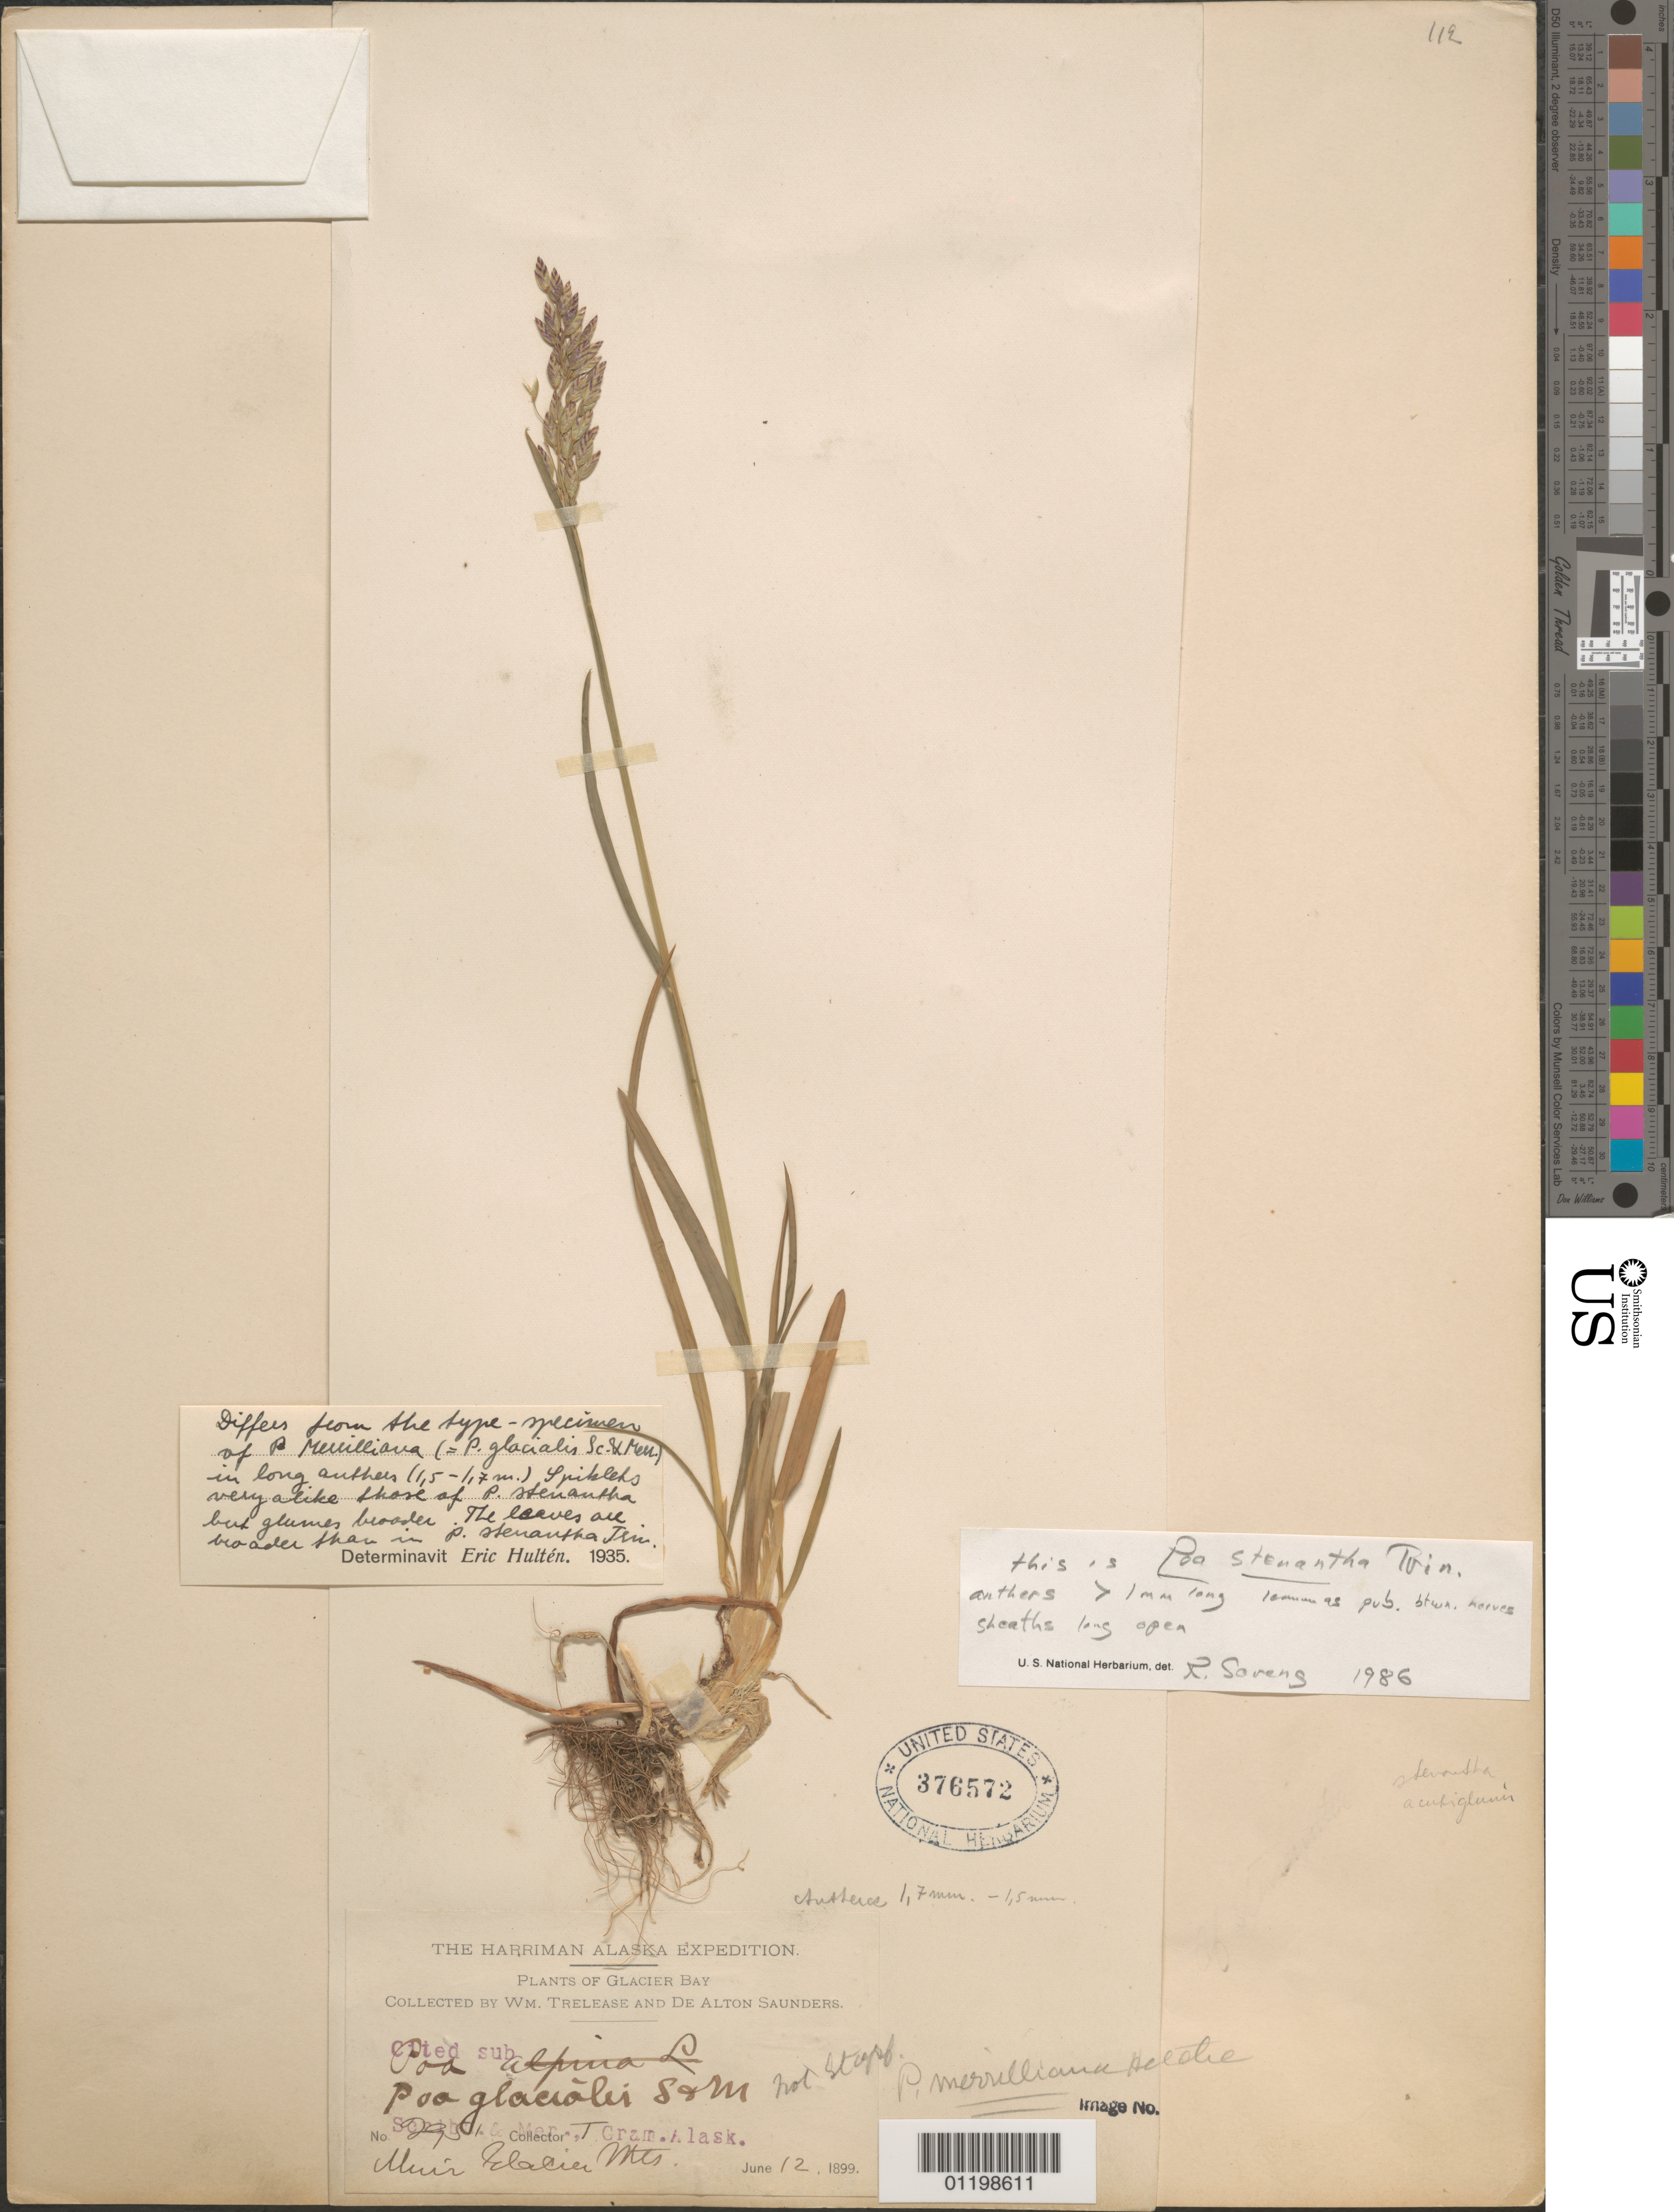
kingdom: Plantae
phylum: Tracheophyta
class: Liliopsida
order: Poales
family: Poaceae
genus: Poa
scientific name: Poa stenantha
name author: Trin.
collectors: W. Trelease & D. Saunders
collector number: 2951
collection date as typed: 12 Jun 1899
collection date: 1899-06-12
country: United States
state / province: Alaska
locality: Muir Glacier.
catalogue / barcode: US 376572